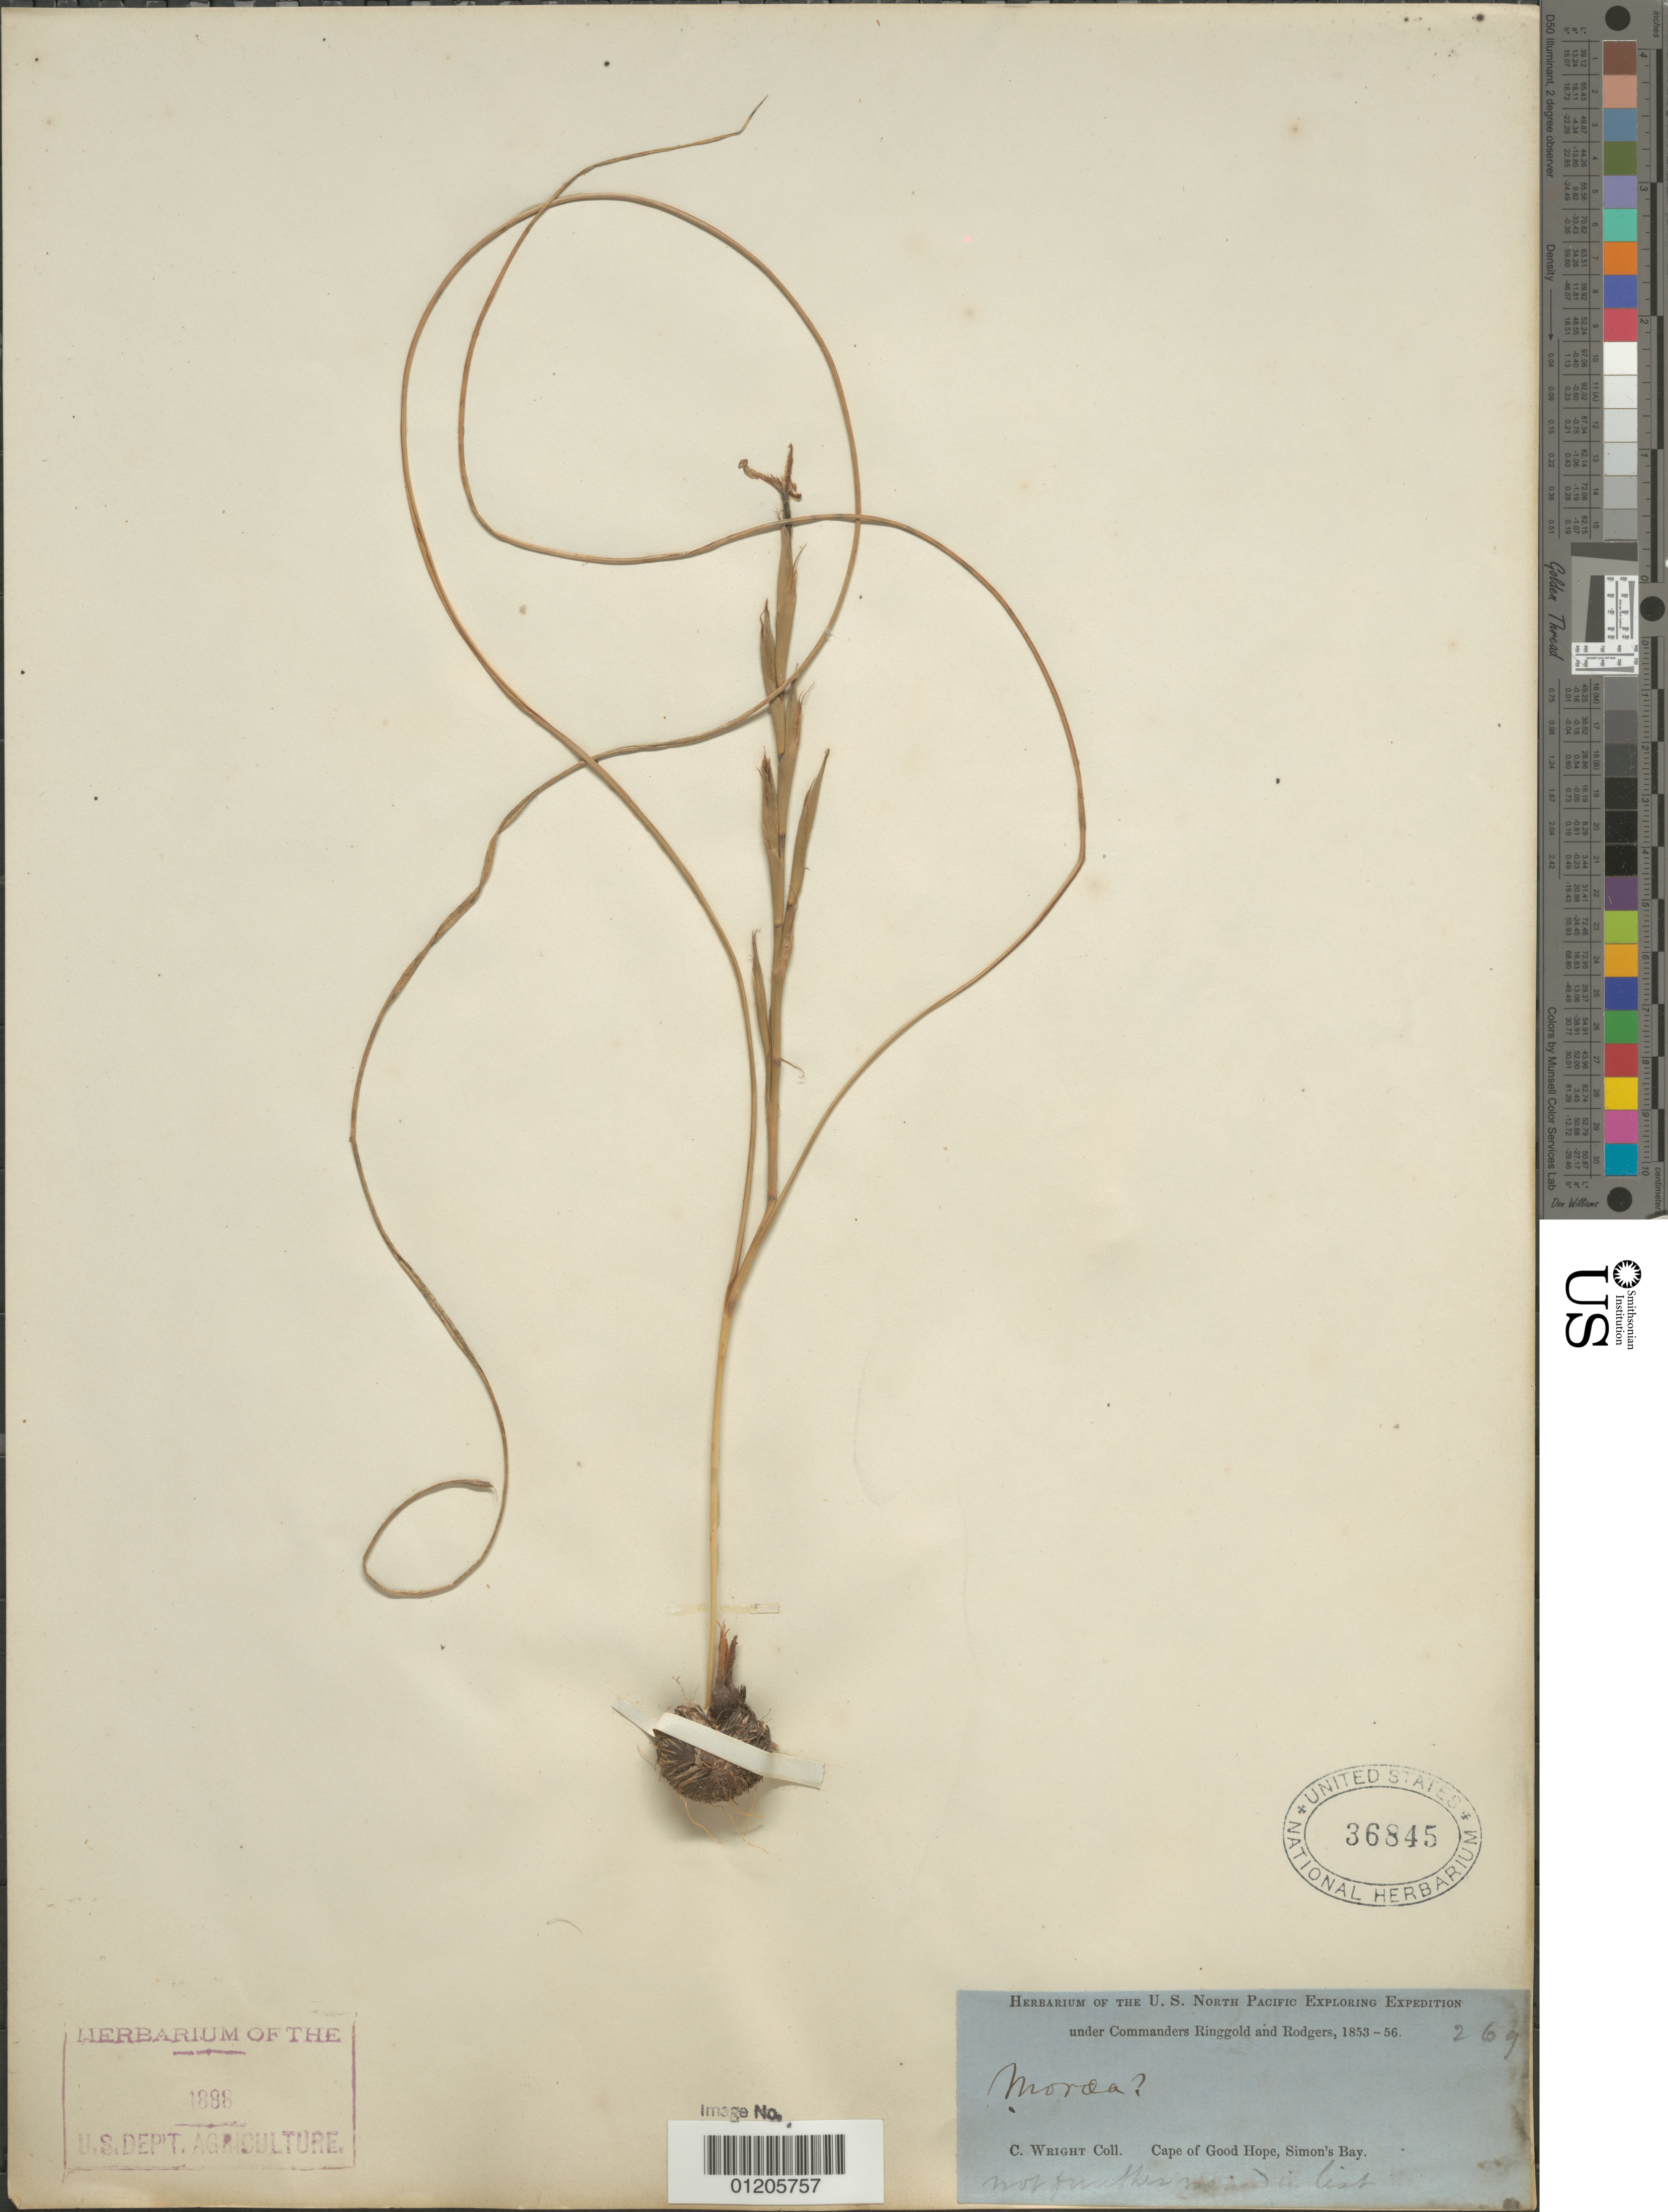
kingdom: Plantae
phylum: Tracheophyta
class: Liliopsida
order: Asparagales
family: Iridaceae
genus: Moraea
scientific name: Moraea sp.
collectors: C. Wright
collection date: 1853/1856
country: South Africa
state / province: Western Cape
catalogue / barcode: US 36845